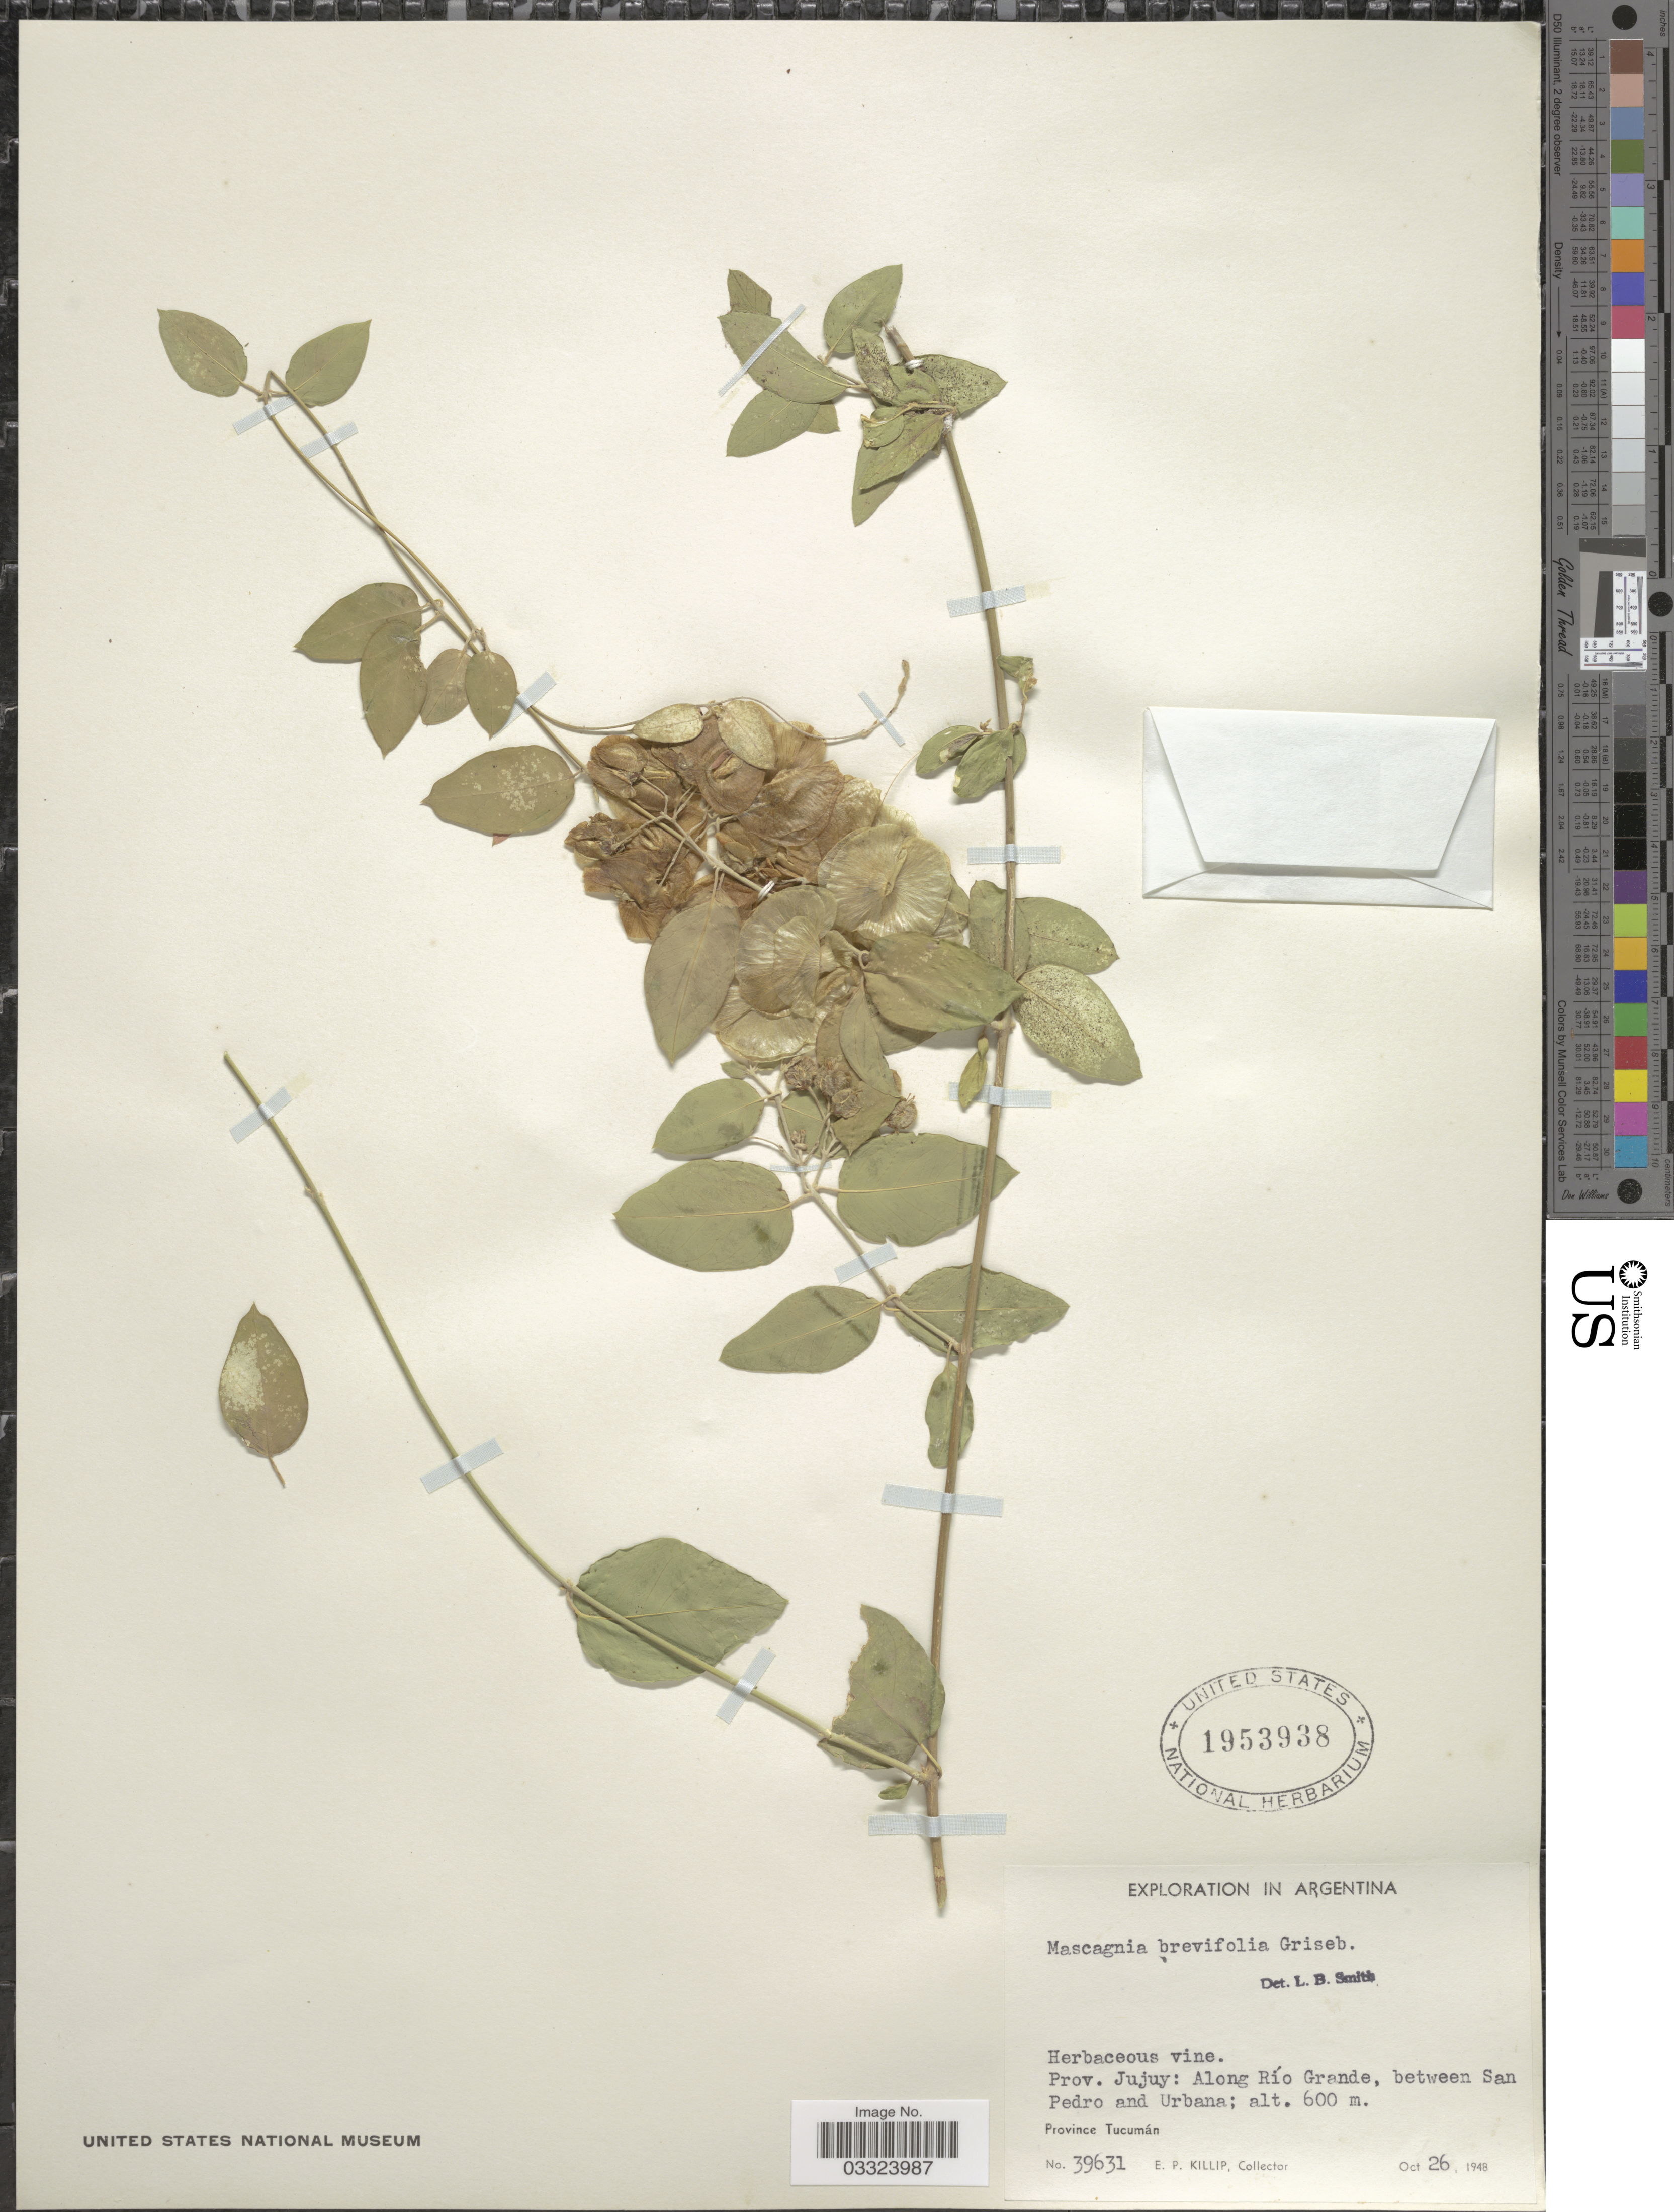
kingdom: Plantae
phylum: Tracheophyta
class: Magnoliopsida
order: Malpighiales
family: Malpighiaceae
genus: Mascagnia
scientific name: Mascagnia brevifolia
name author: Griseb.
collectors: E. P. Killip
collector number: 39631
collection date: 1948-10-26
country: Argentina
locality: Prov. Jujuy: Along Río Grande, between San Pedro and Urbana, Province Tucumán.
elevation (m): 600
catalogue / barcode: US 1953938